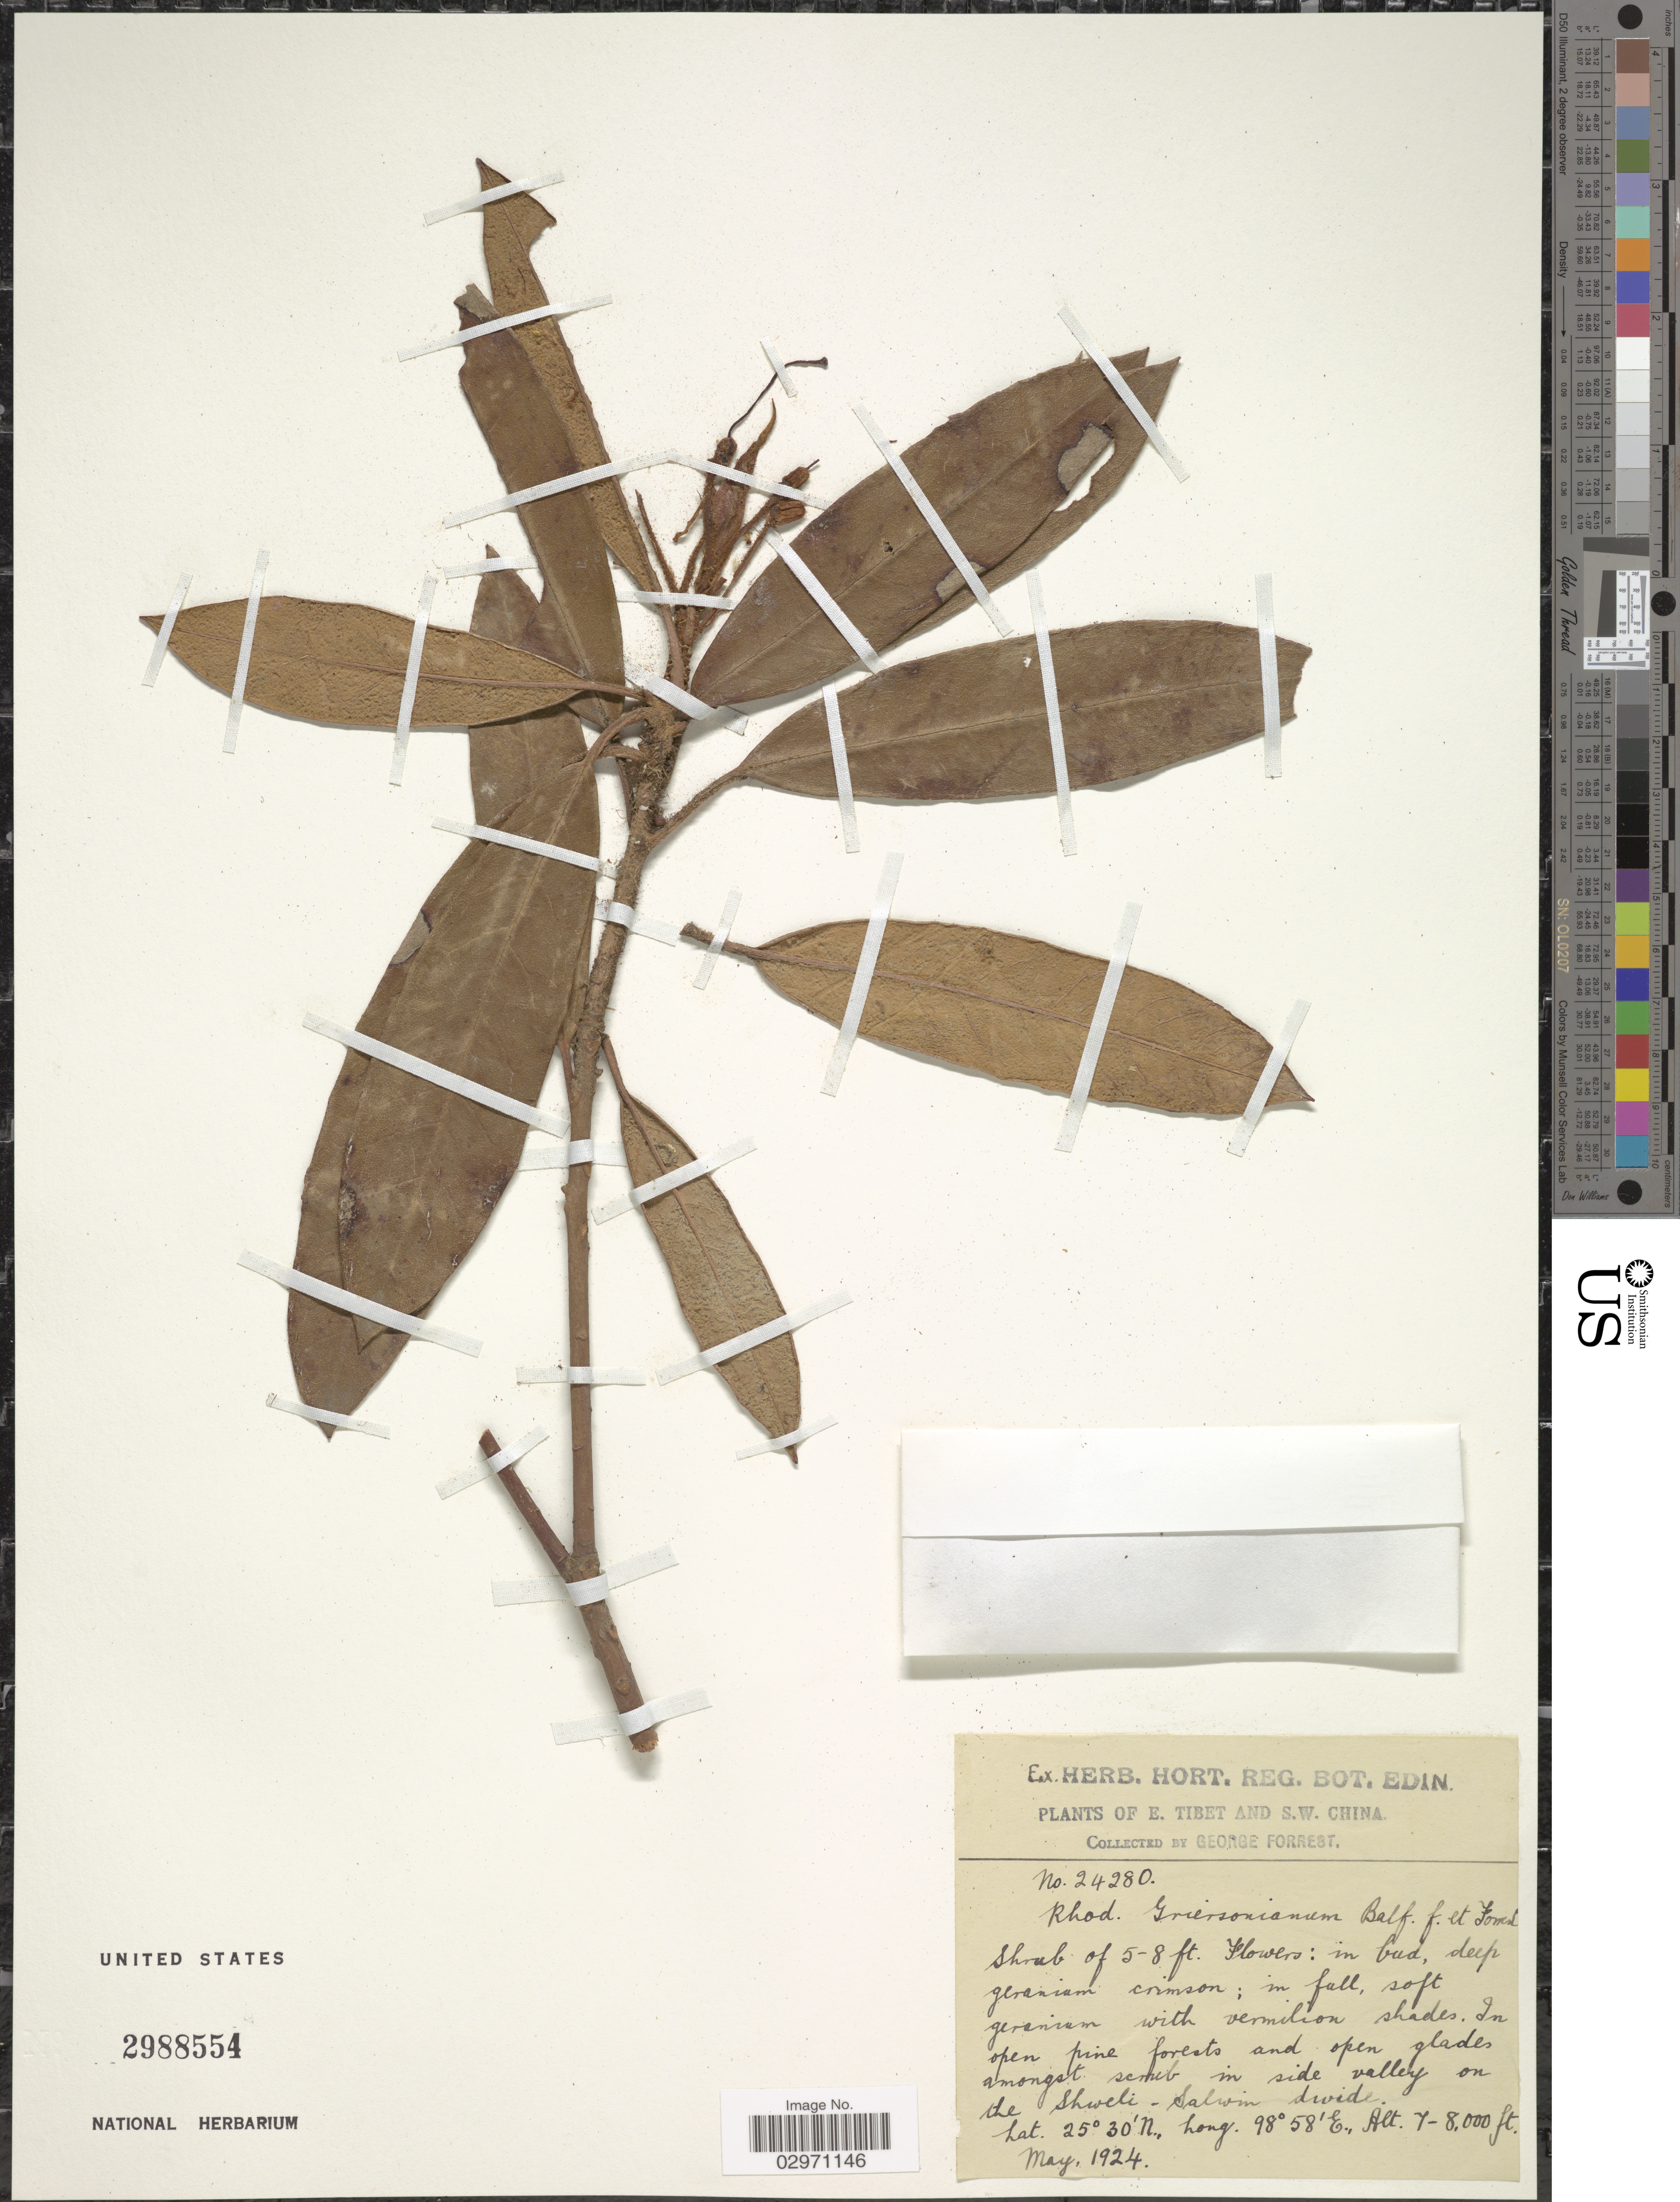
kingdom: Plantae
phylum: Tracheophyta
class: Magnoliopsida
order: Ericales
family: Ericaceae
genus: Rhododendron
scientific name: Rhododendron griersonianum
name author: Balf. f. & Forrest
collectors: G. Forrest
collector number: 24280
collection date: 1924-05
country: China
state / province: Xizang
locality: E. Tibet and S.W. China. In side valley on the Shweli-Salwin divide.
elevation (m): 2134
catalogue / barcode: US 2988554